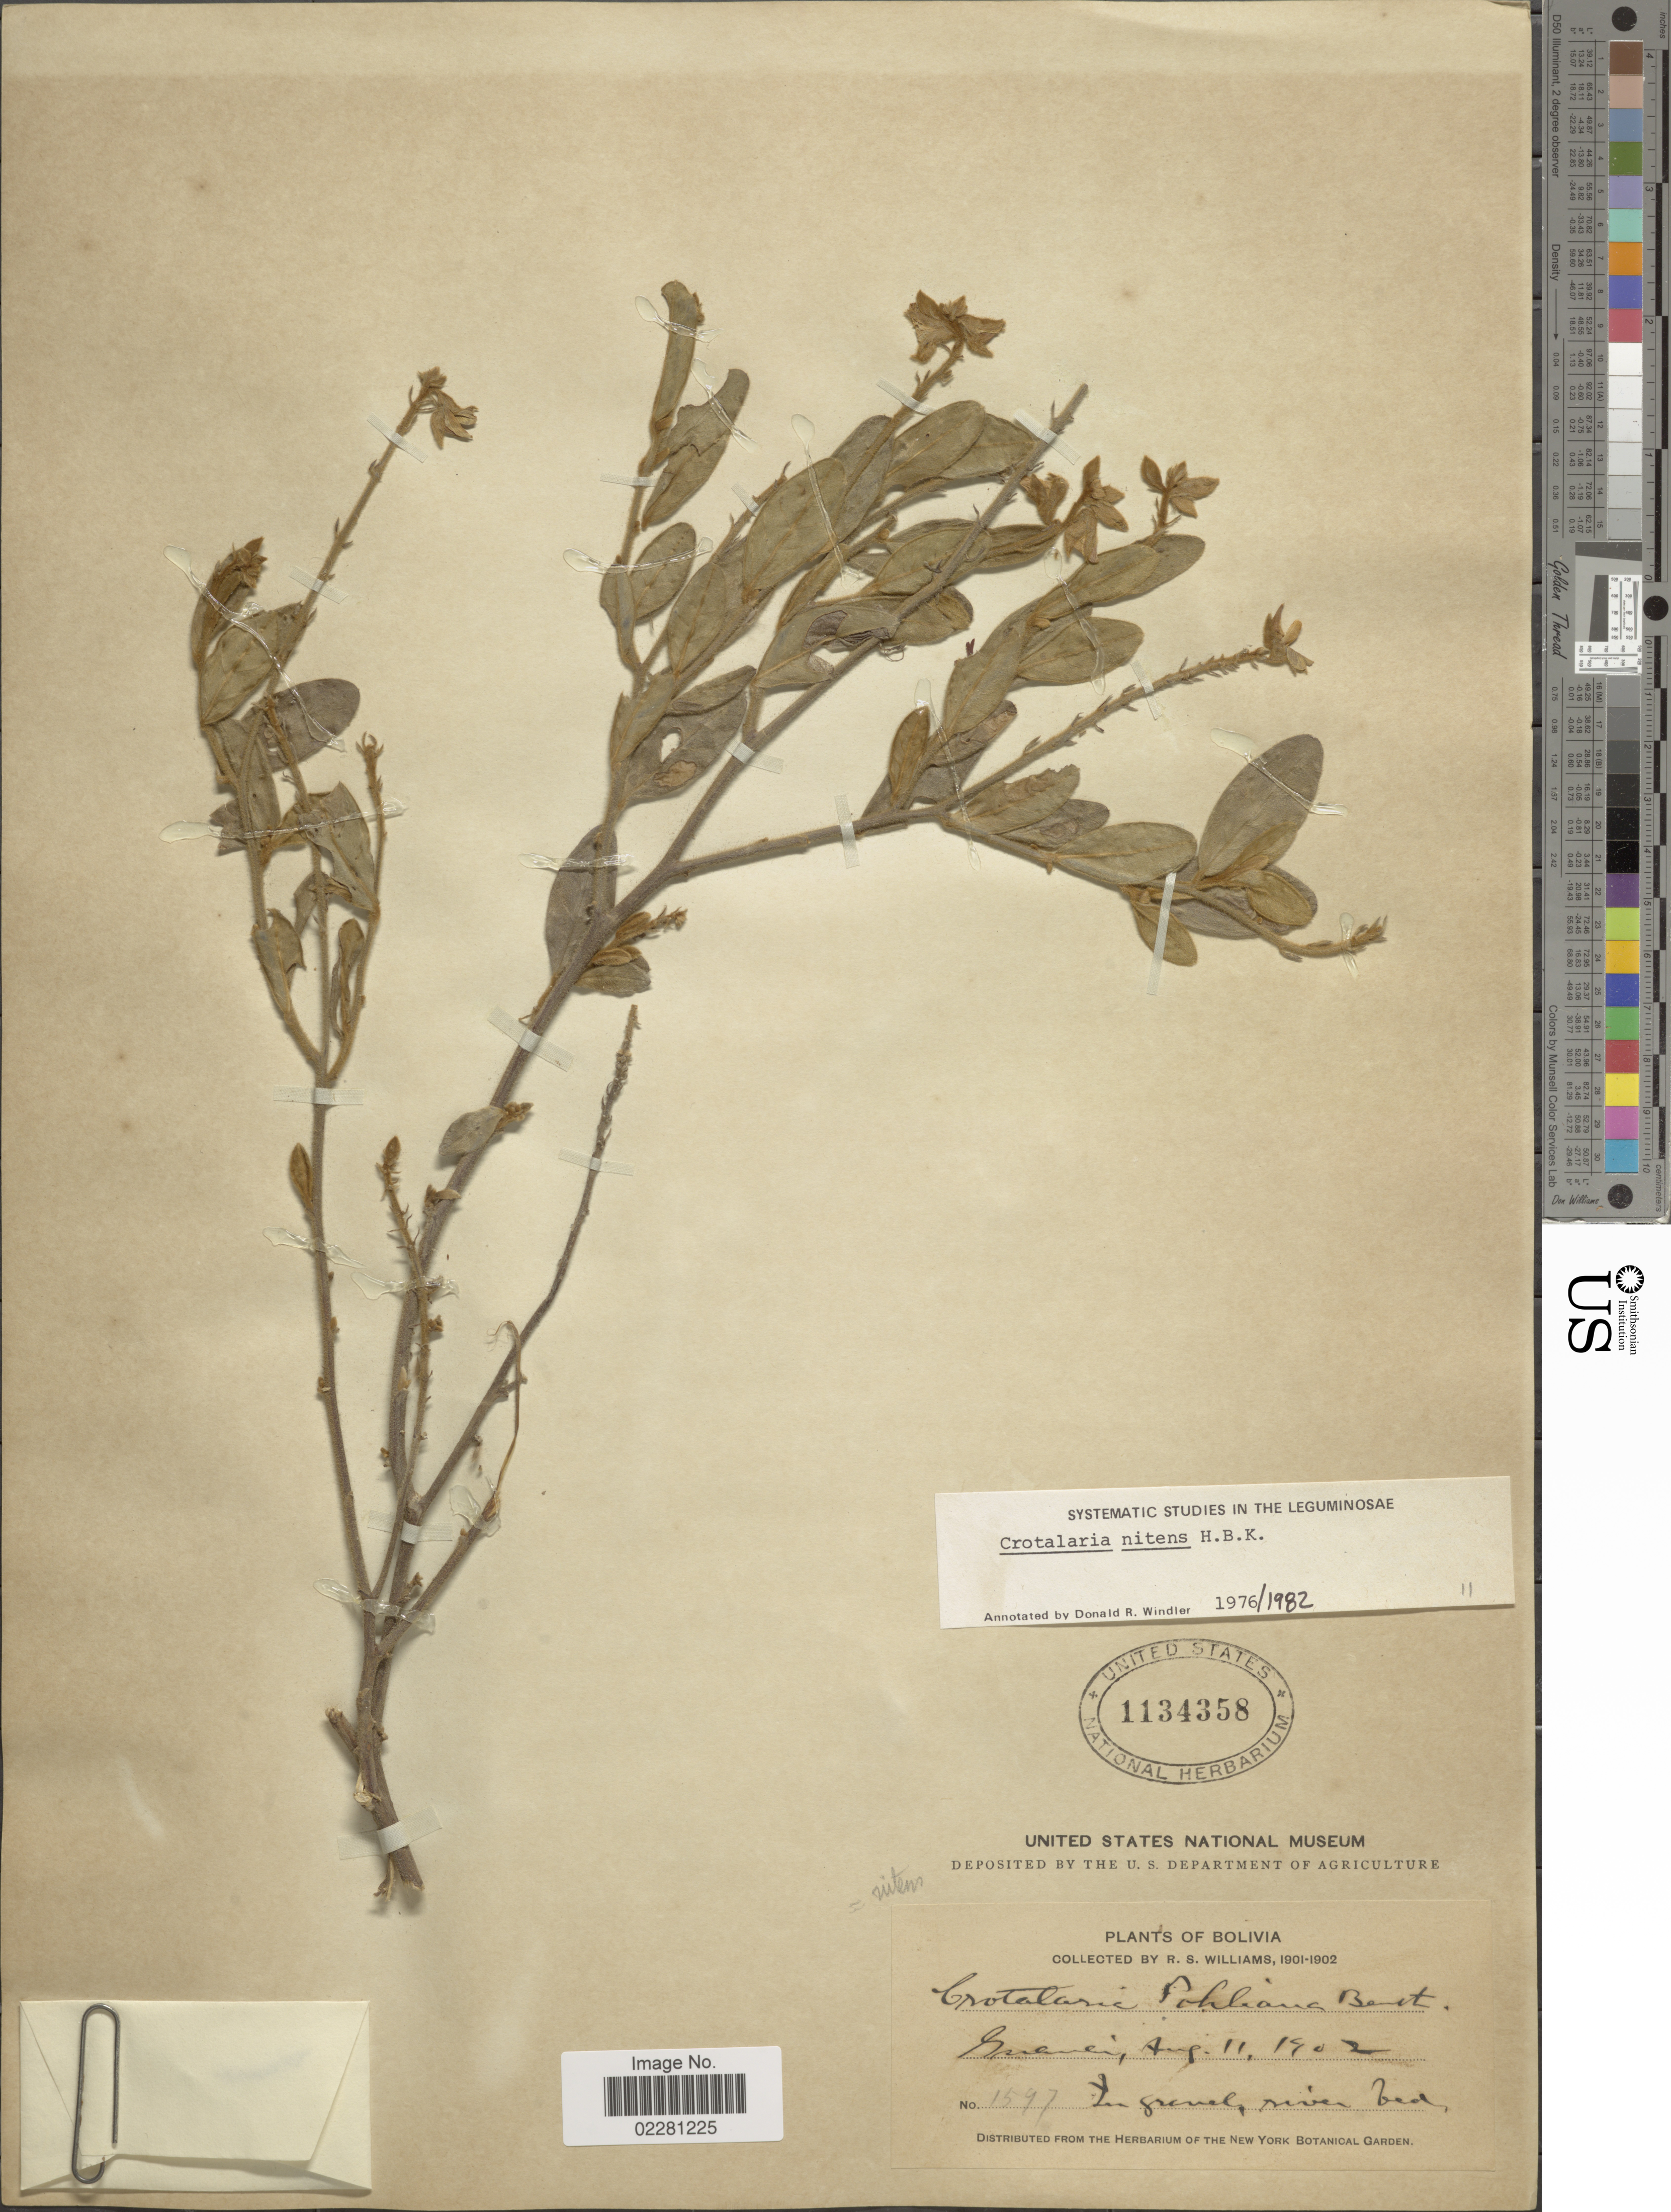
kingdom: Plantae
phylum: Tracheophyta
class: Magnoliopsida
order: Fabales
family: Fabaceae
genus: Crotalaria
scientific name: Crotalaria nitens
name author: Kunth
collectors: R. S. Williams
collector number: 1597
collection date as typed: Aug. 11, 1901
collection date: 1901-08-11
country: Bolivia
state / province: La Páz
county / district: Larecaja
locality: Guanay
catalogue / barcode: US 1134358